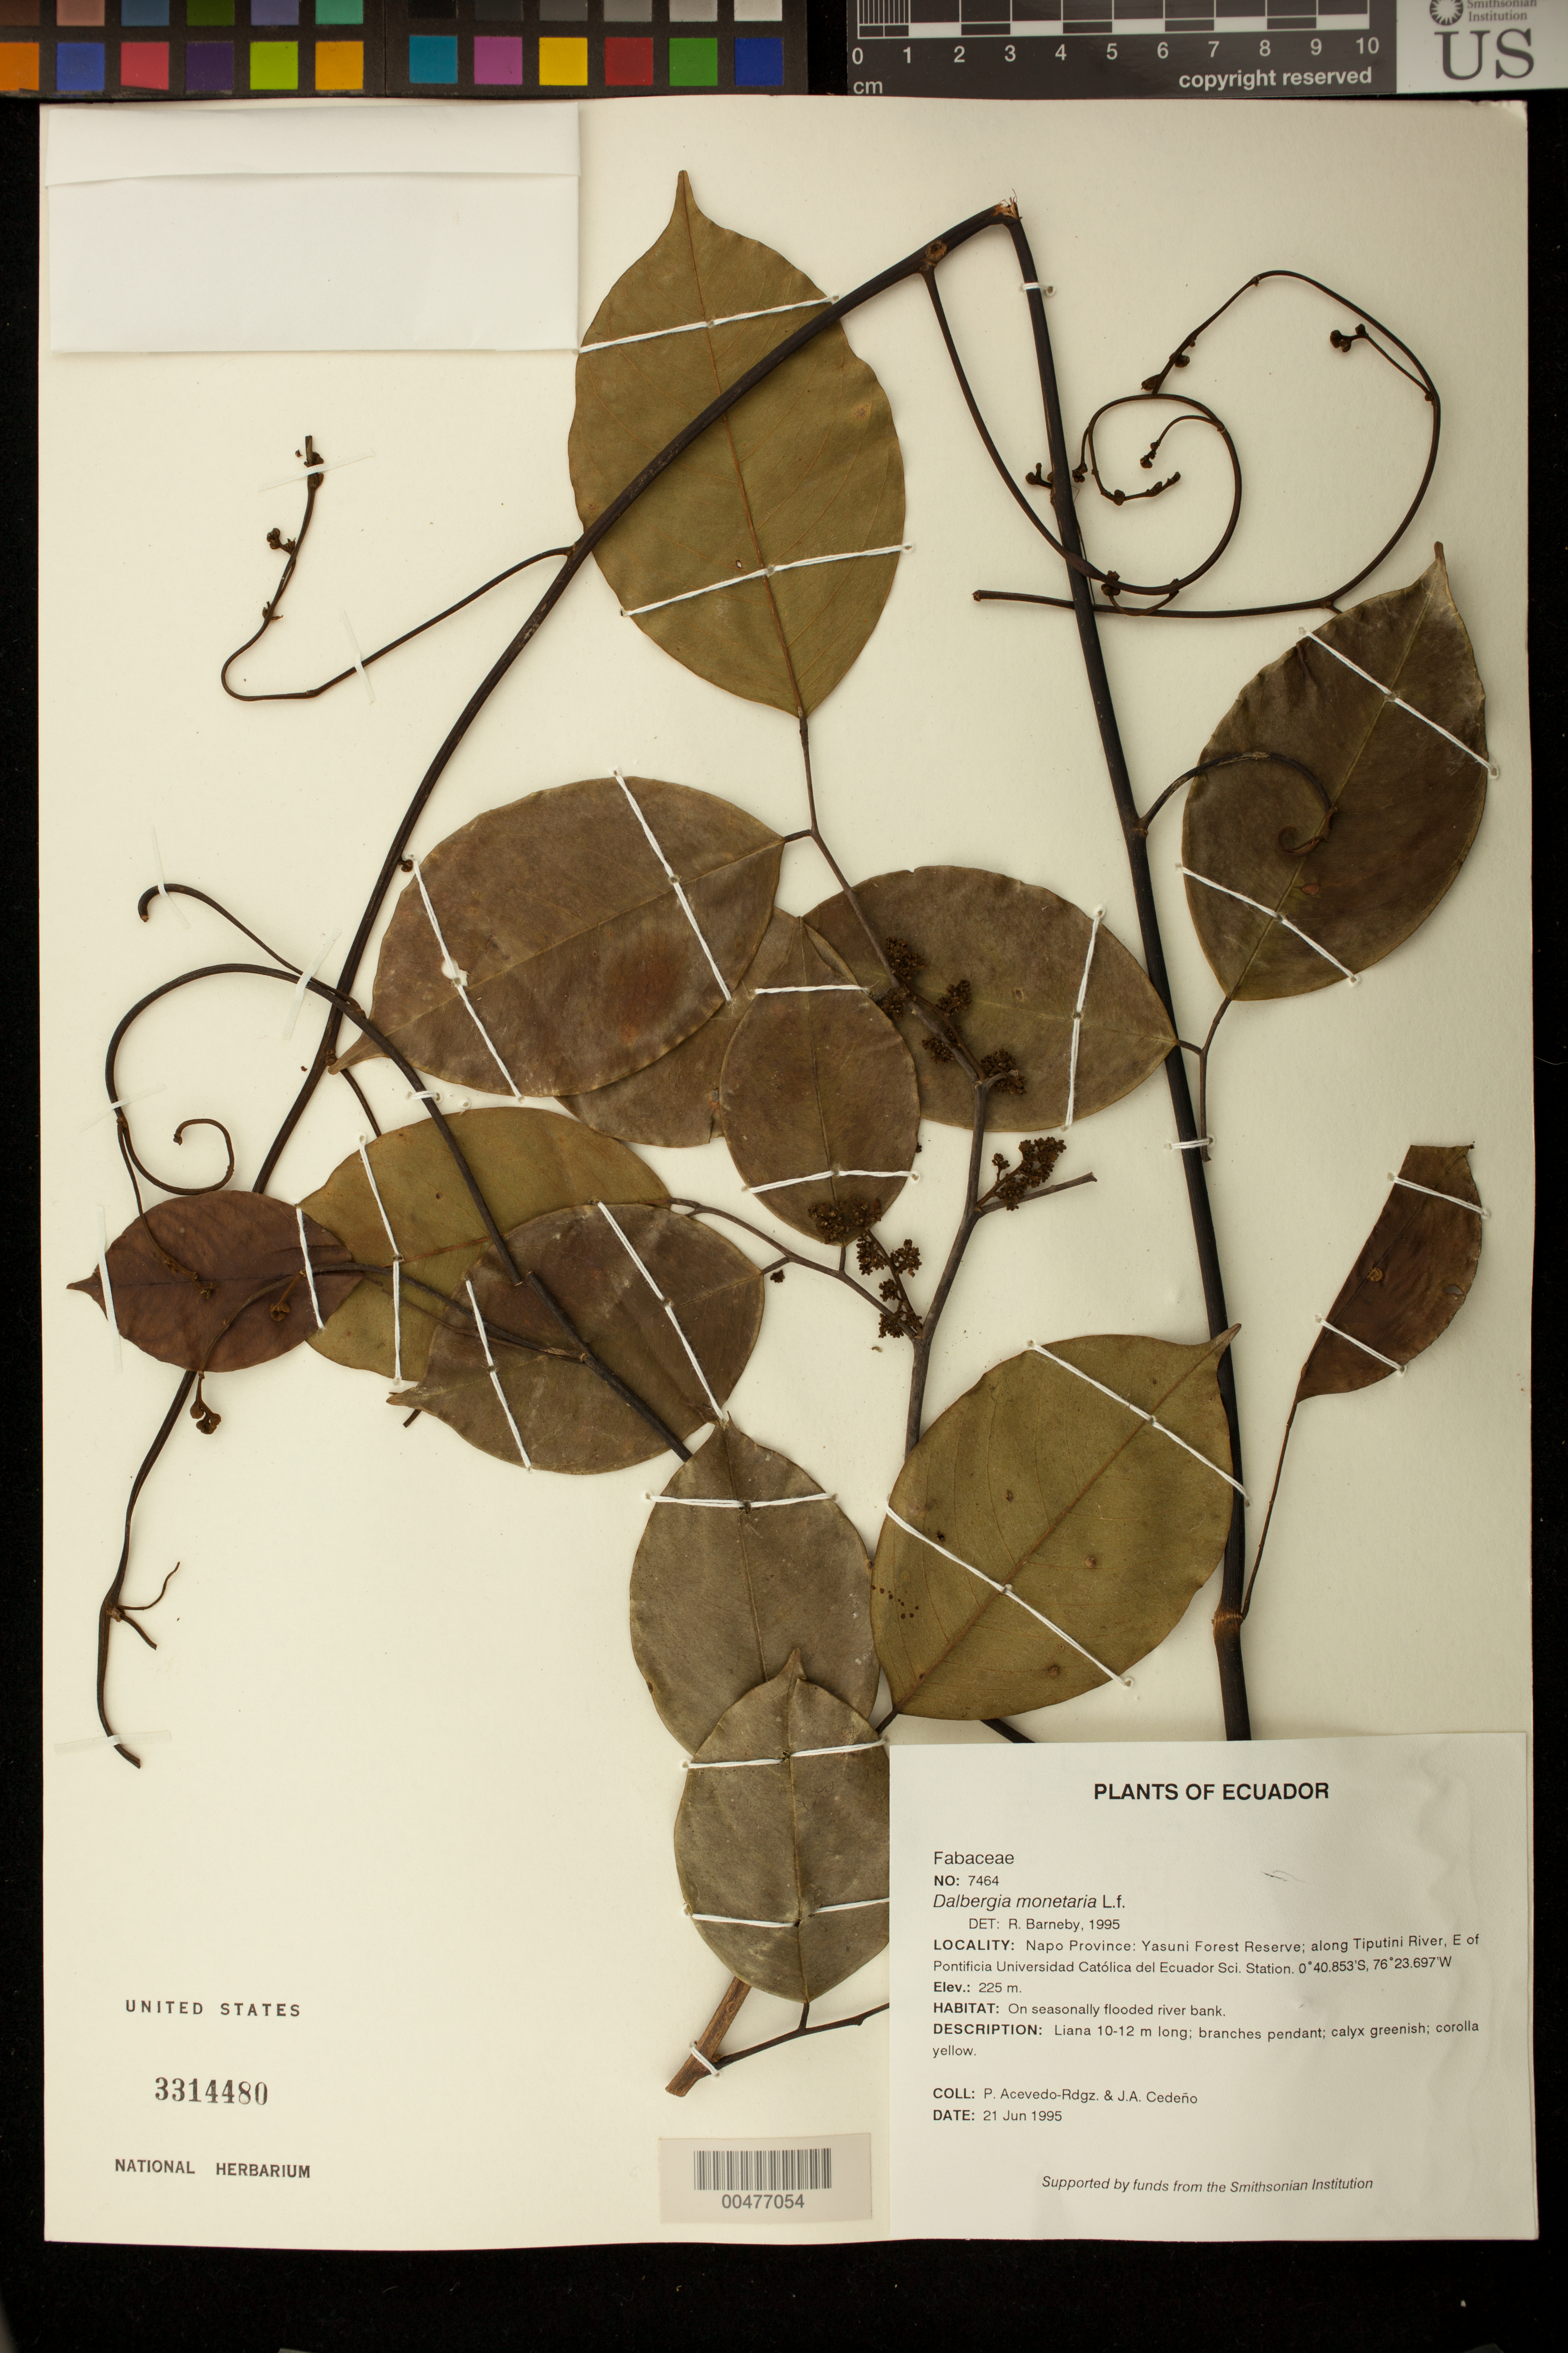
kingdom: Plantae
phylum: Tracheophyta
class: Magnoliopsida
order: Fabales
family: Fabaceae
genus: Dalbergia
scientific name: Dalbergia monetaria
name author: L. f.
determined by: Barneby, Rupert C., (NY)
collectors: P. Acevedo-Rodr. & J. A. Cedeño M.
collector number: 7464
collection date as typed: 21 Jun 1995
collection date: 1995-06-21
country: Ecuador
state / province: Napo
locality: Napo Province: Yasuni Forest Reserve; along Tiputini River, E of Pontificia Universidad Católica del Ecuador Sci. Station.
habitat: On seasonally flooded river bank.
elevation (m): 225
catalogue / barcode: US 3314480